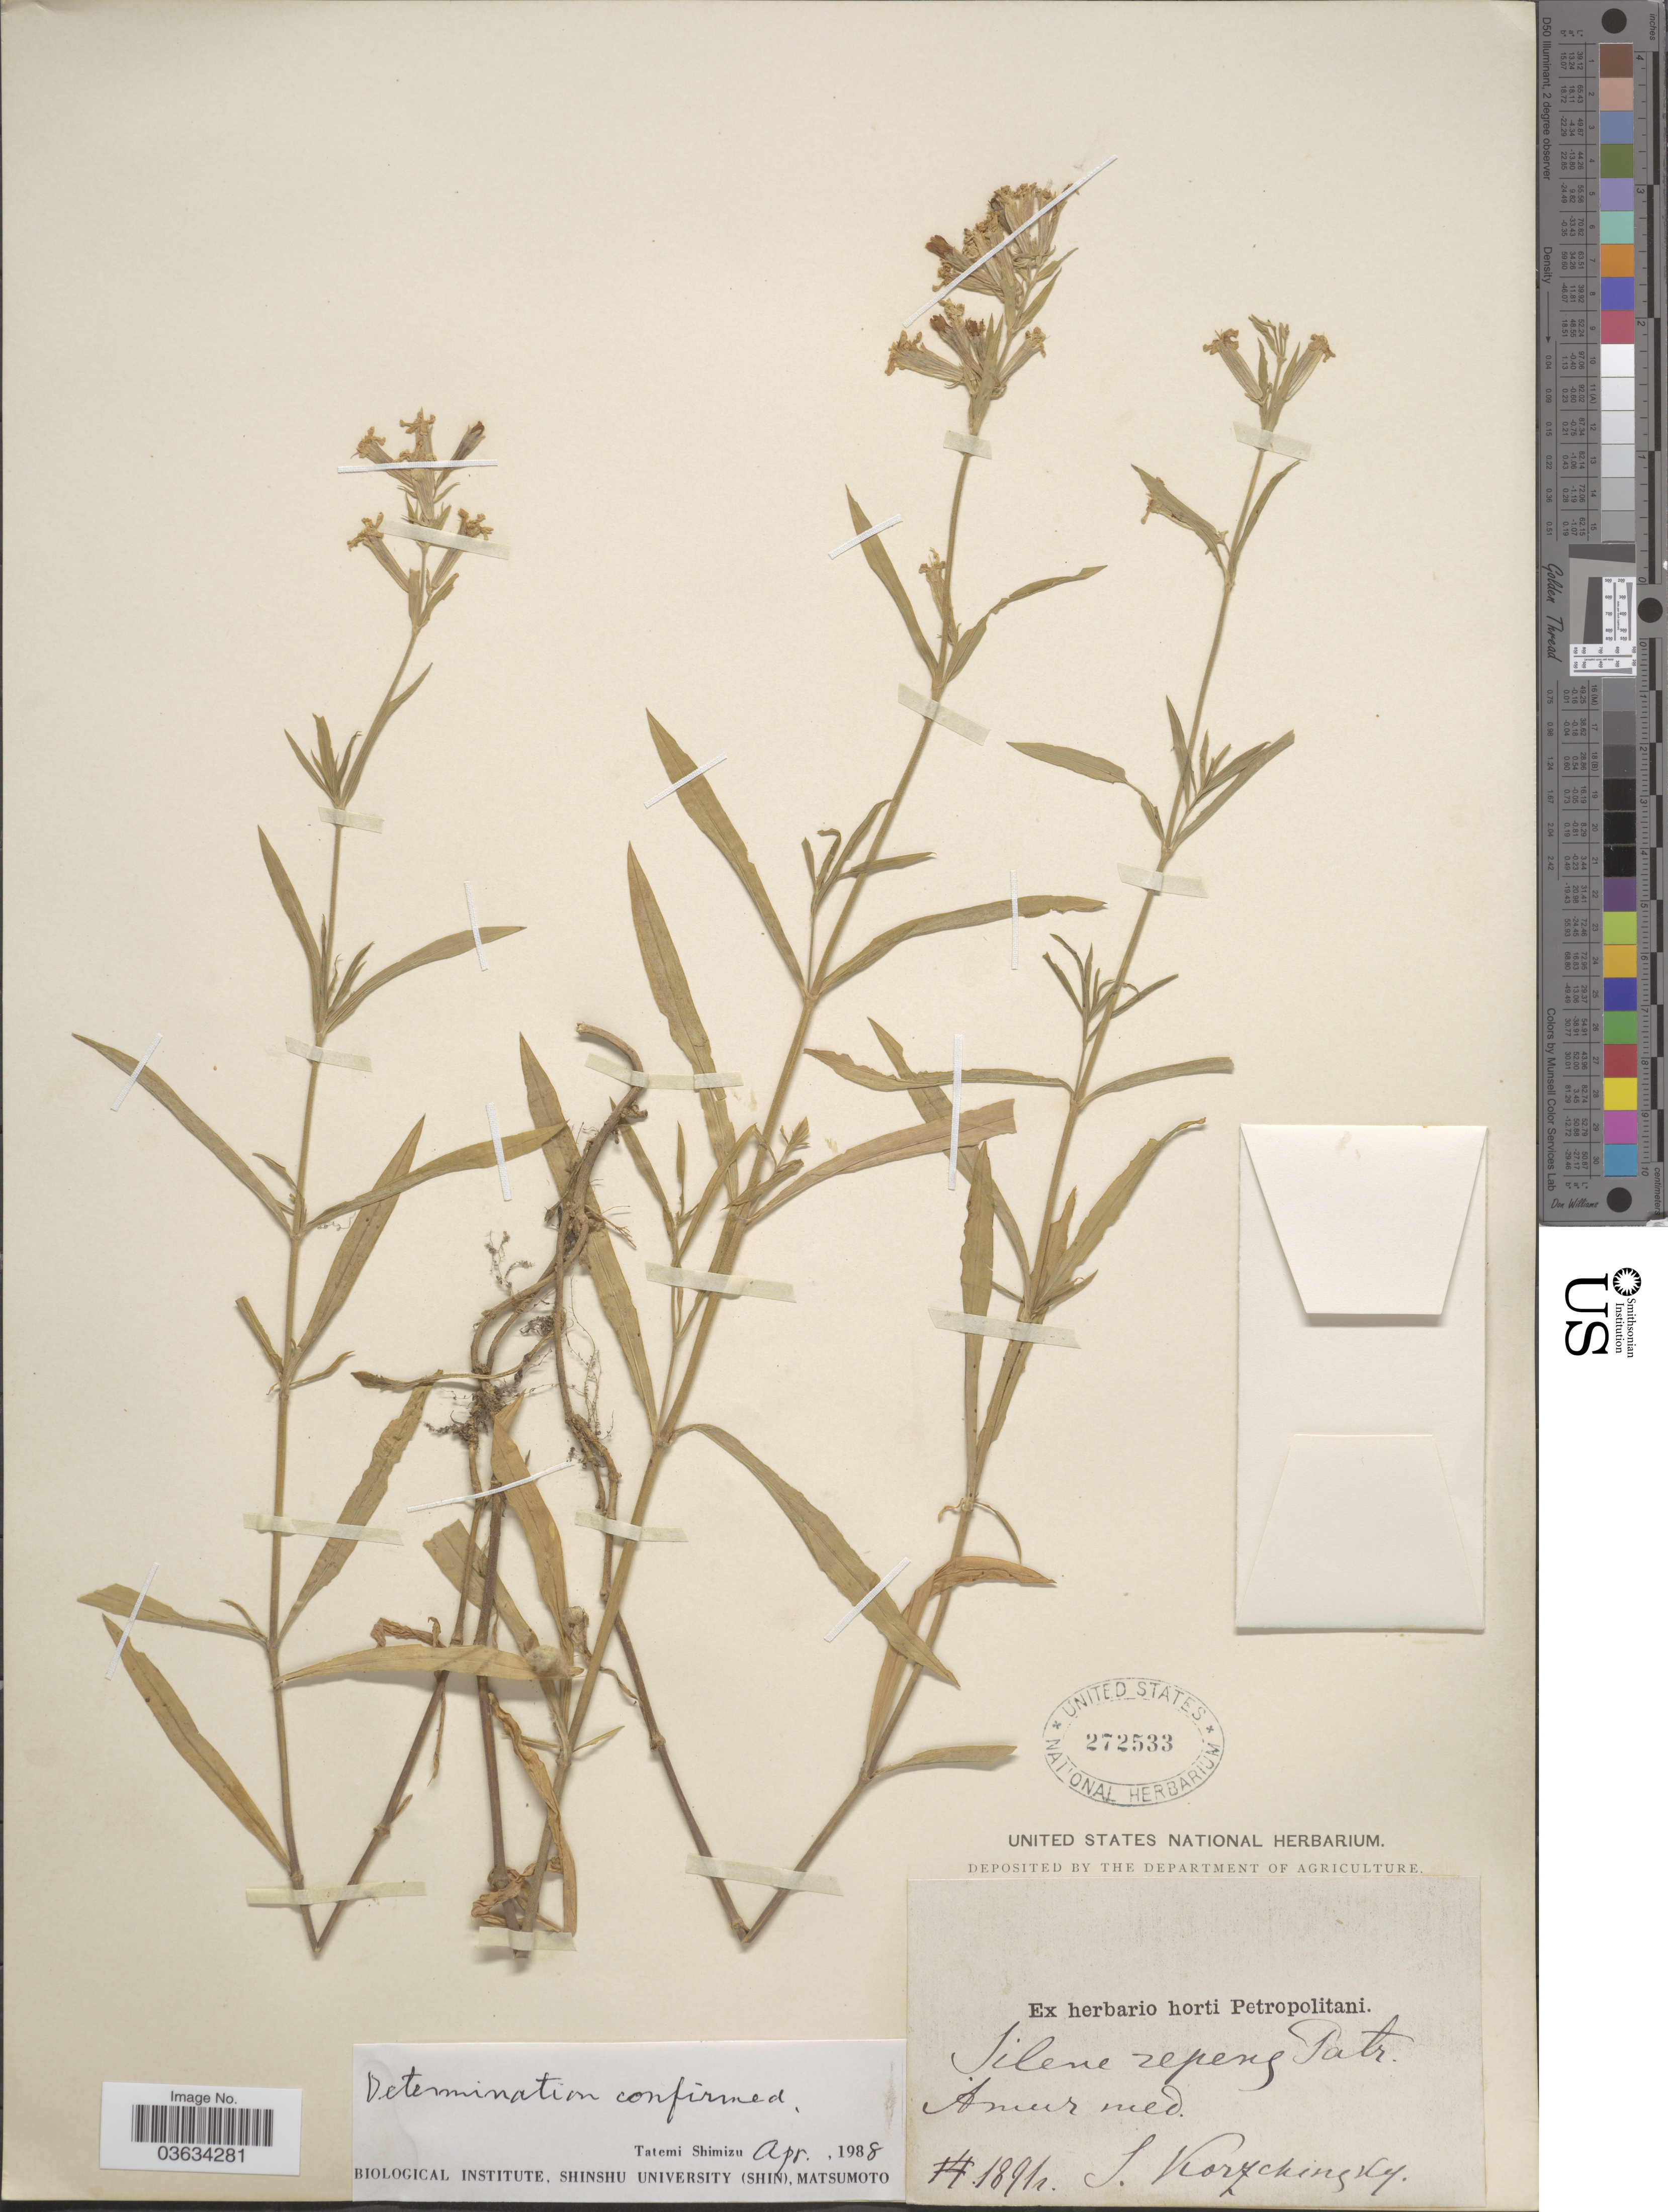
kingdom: Plantae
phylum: Tracheophyta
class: Magnoliopsida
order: Caryophyllales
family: Caryophyllaceae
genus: Silene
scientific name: Silene repens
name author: Patrin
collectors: S. Korzchinsky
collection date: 1891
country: Russian Federation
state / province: Amur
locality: Amur med.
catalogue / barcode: US 272533